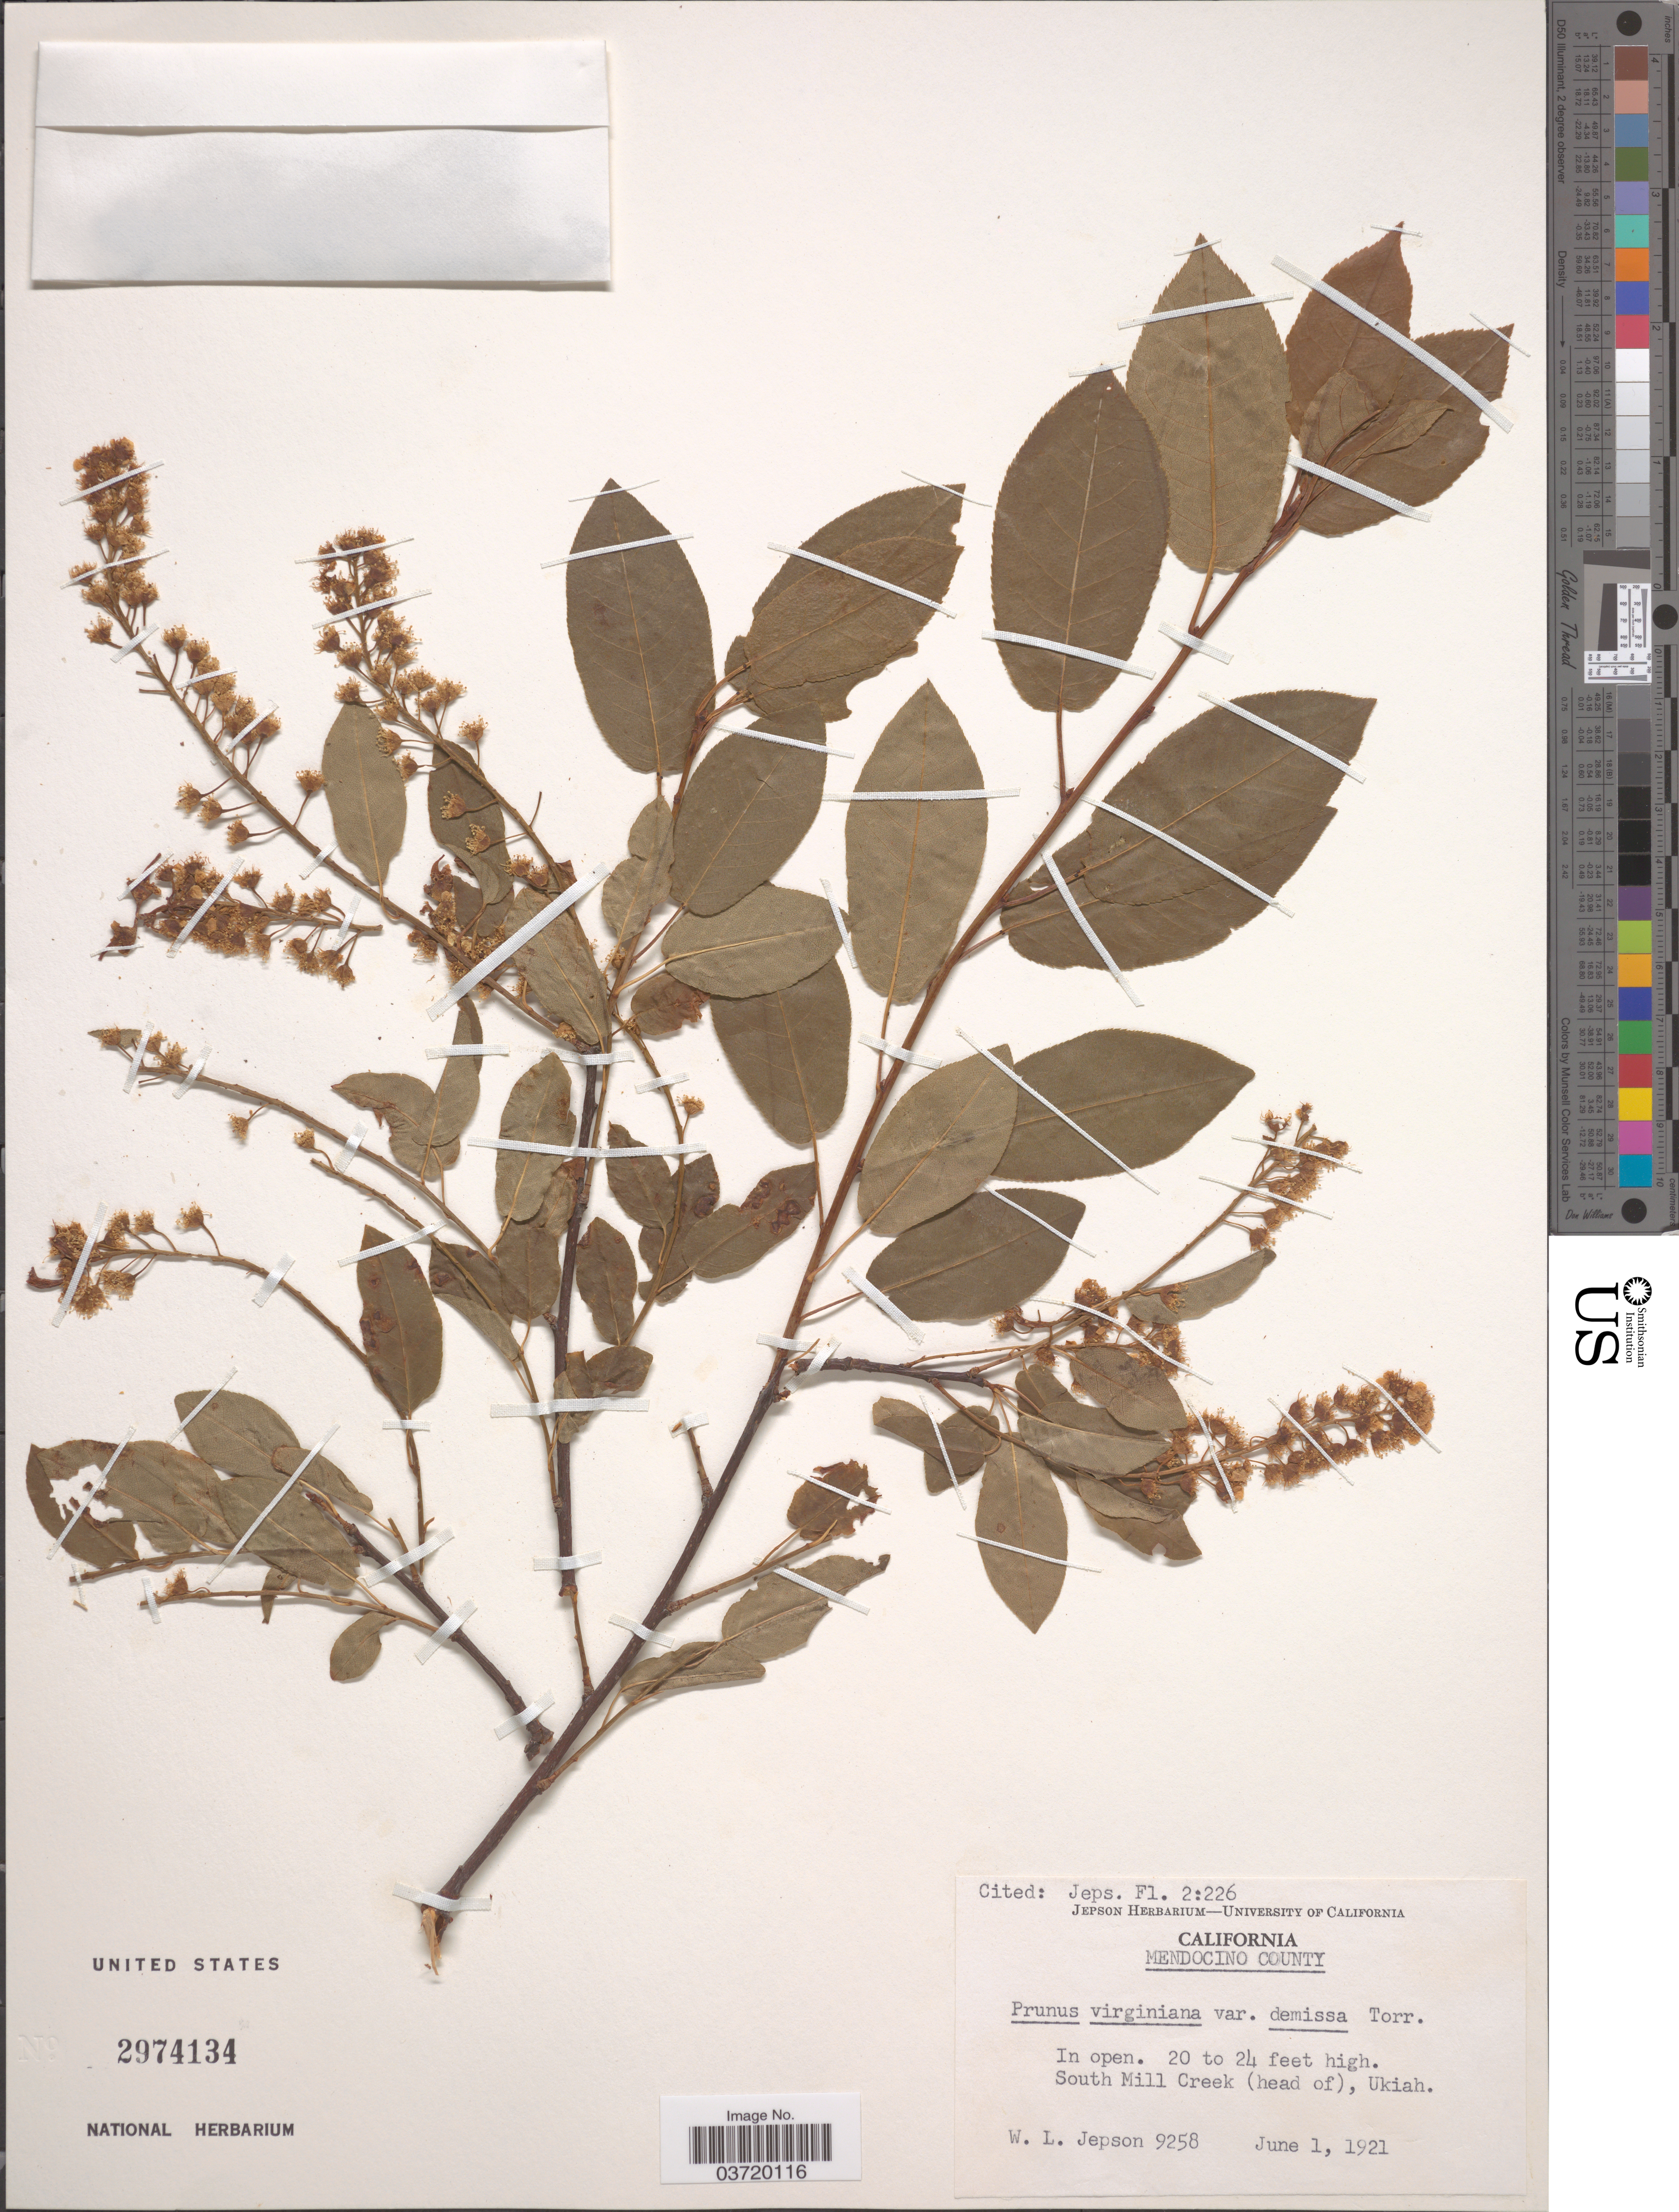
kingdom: Plantae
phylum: Tracheophyta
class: Magnoliopsida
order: Rosales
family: Rosaceae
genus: Prunus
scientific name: Prunus virginiana var. demissa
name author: (Nutt.) Torr.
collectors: W. L. Jepson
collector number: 9258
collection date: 1921-06-01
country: United States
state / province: California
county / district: Mendocino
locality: Mendocino County. South Mill Creek (head of), Ukiah.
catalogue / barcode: US 2974134